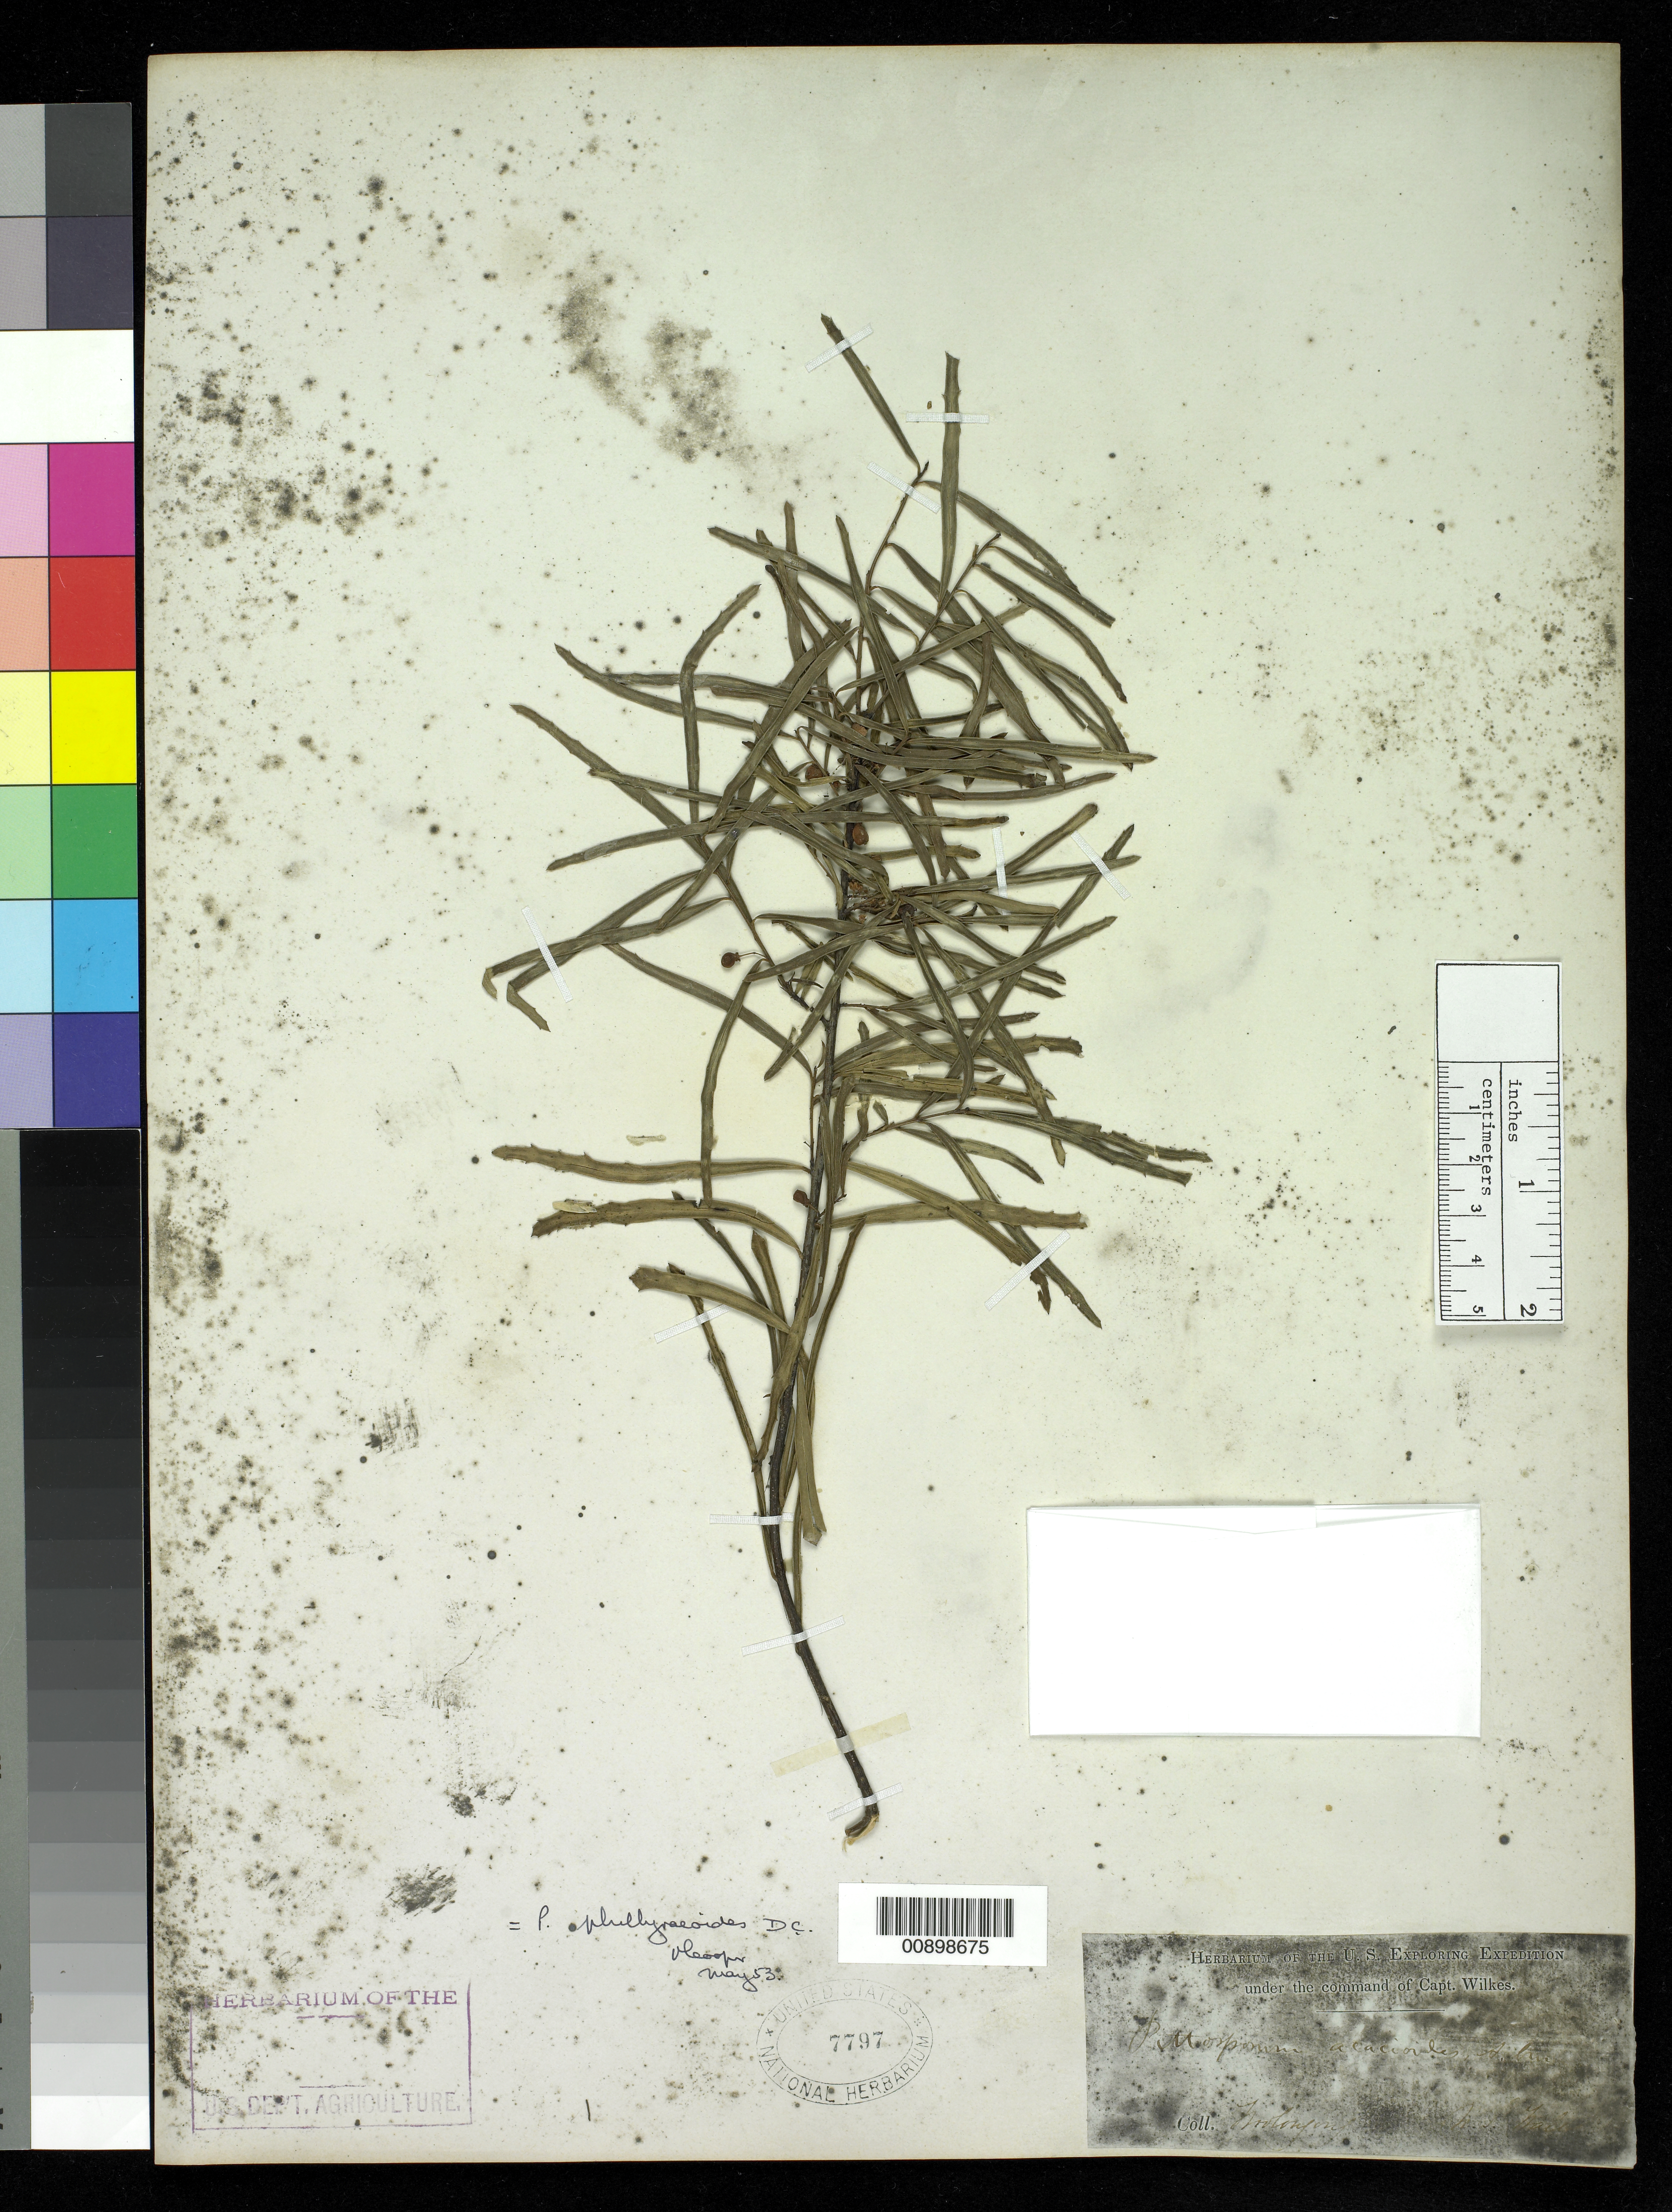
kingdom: Plantae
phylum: Tracheophyta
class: Magnoliopsida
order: Apiales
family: Pittosporaceae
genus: Pittosporum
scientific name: Pittosporum phillyreoides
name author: DC.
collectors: Wilkes Explor. Exped.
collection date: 1838/1842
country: Australia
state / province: New South Wales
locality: Woolongong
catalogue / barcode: US 7797